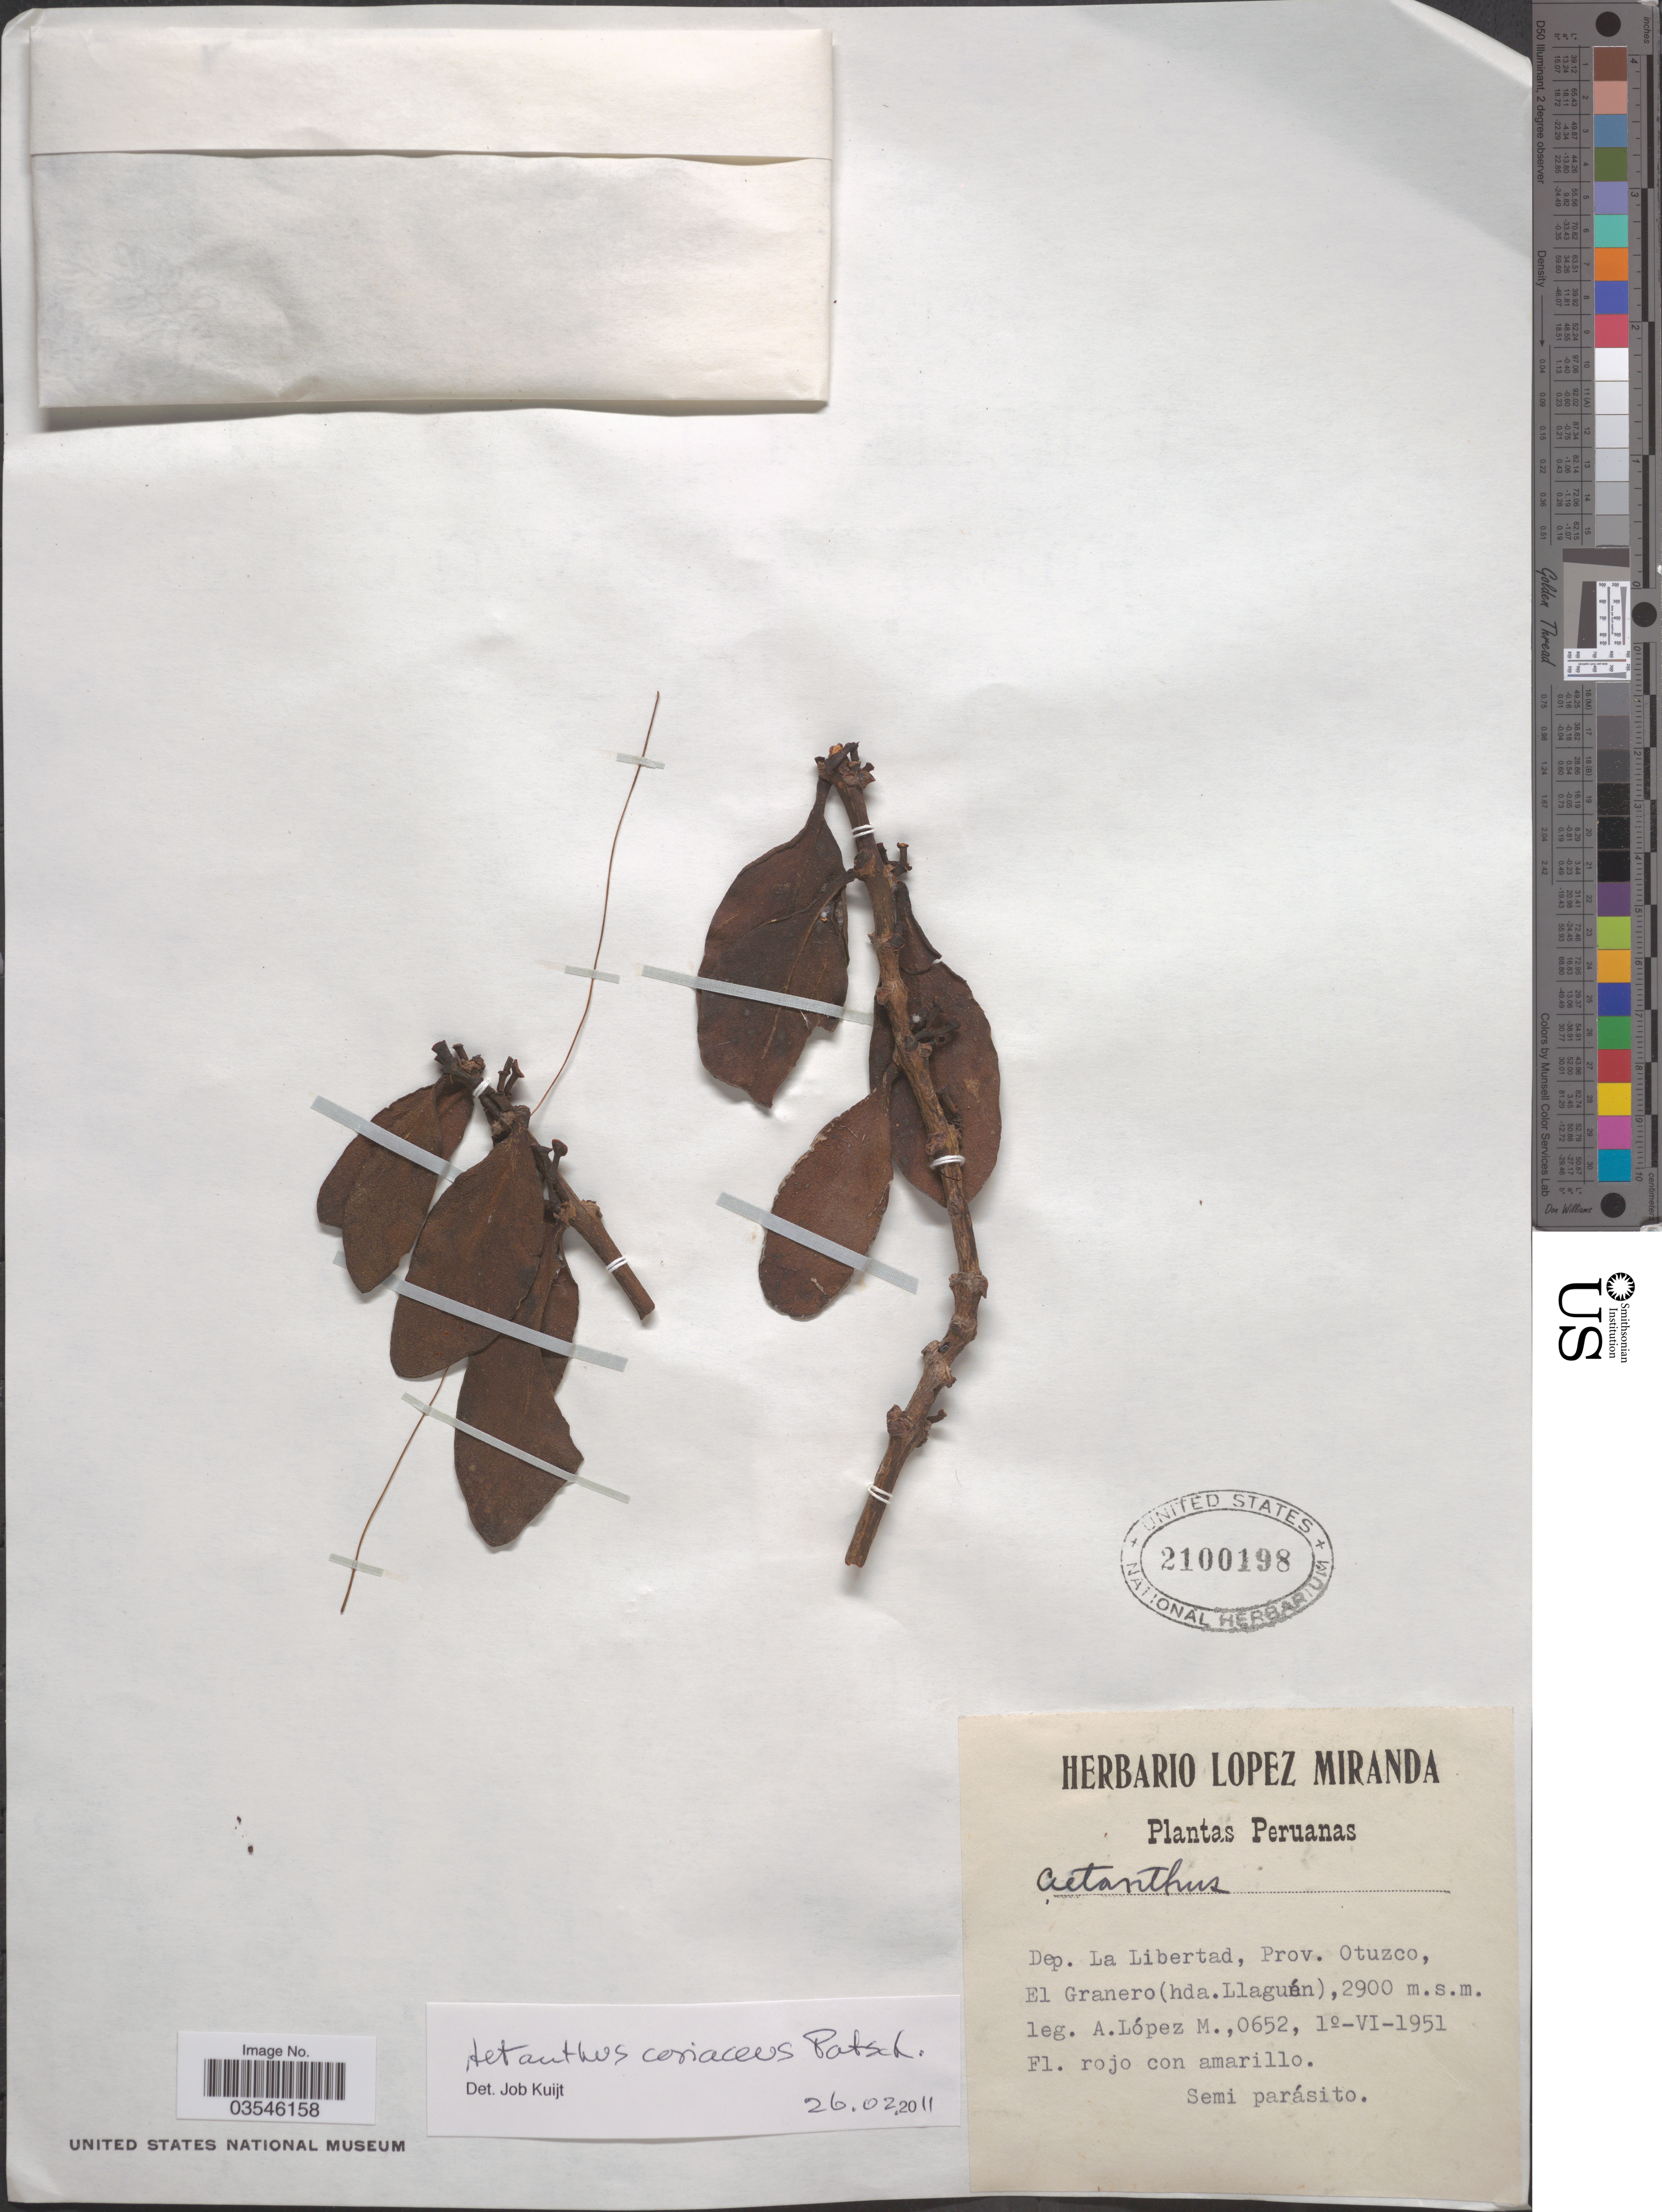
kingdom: Plantae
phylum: Tracheophyta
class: Magnoliopsida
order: Santalales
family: Loranthaceae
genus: Aetanthus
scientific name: Aetanthus coriaceus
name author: Patsch.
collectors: A. López M.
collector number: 0652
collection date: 1951-06-01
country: Peru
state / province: La Libertad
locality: Dep. La Libertad, Prov. Otuzco, El Granero (hda. Llaguén).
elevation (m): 2900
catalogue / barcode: US 2100198